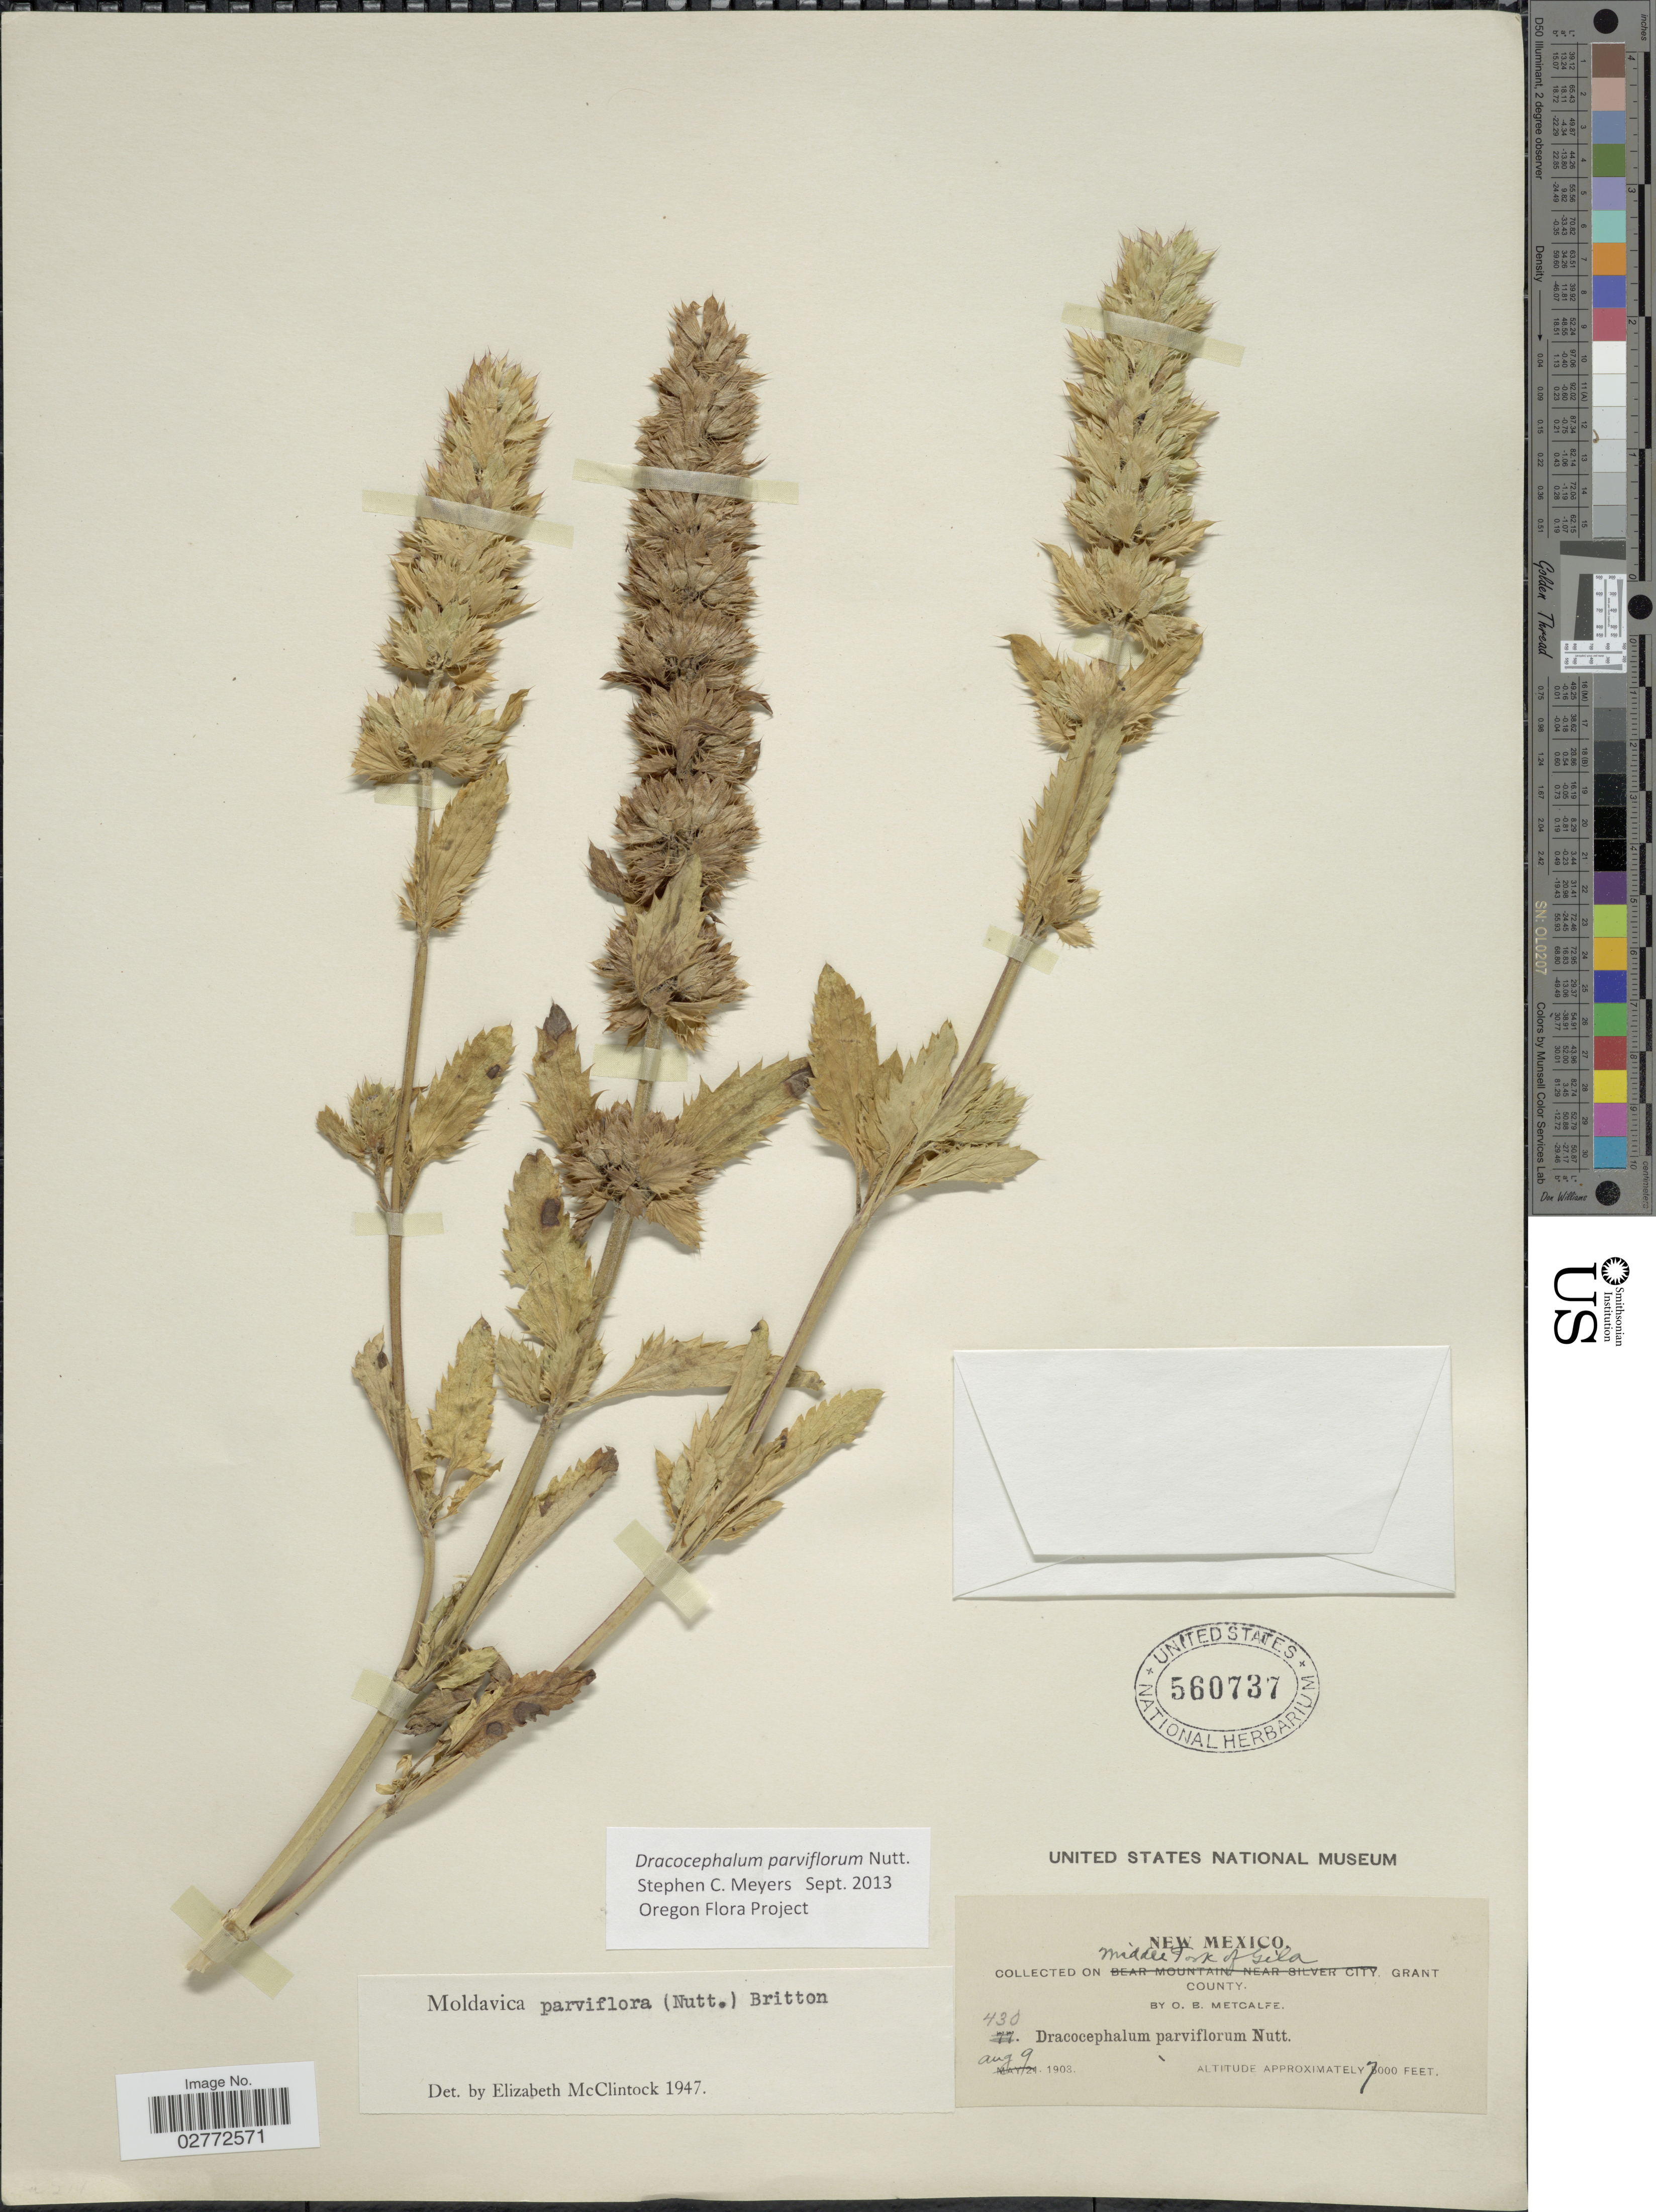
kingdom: Plantae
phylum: Tracheophyta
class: Magnoliopsida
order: Lamiales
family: Lamiaceae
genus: Dracocephalum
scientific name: Dracocephalum parviflorum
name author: Nutt.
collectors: O. B. Metcalfe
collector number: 430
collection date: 1903-08-09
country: United States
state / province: New Mexico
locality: On Middle Fork of Gila. Grant County.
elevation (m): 2134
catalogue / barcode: US 560737